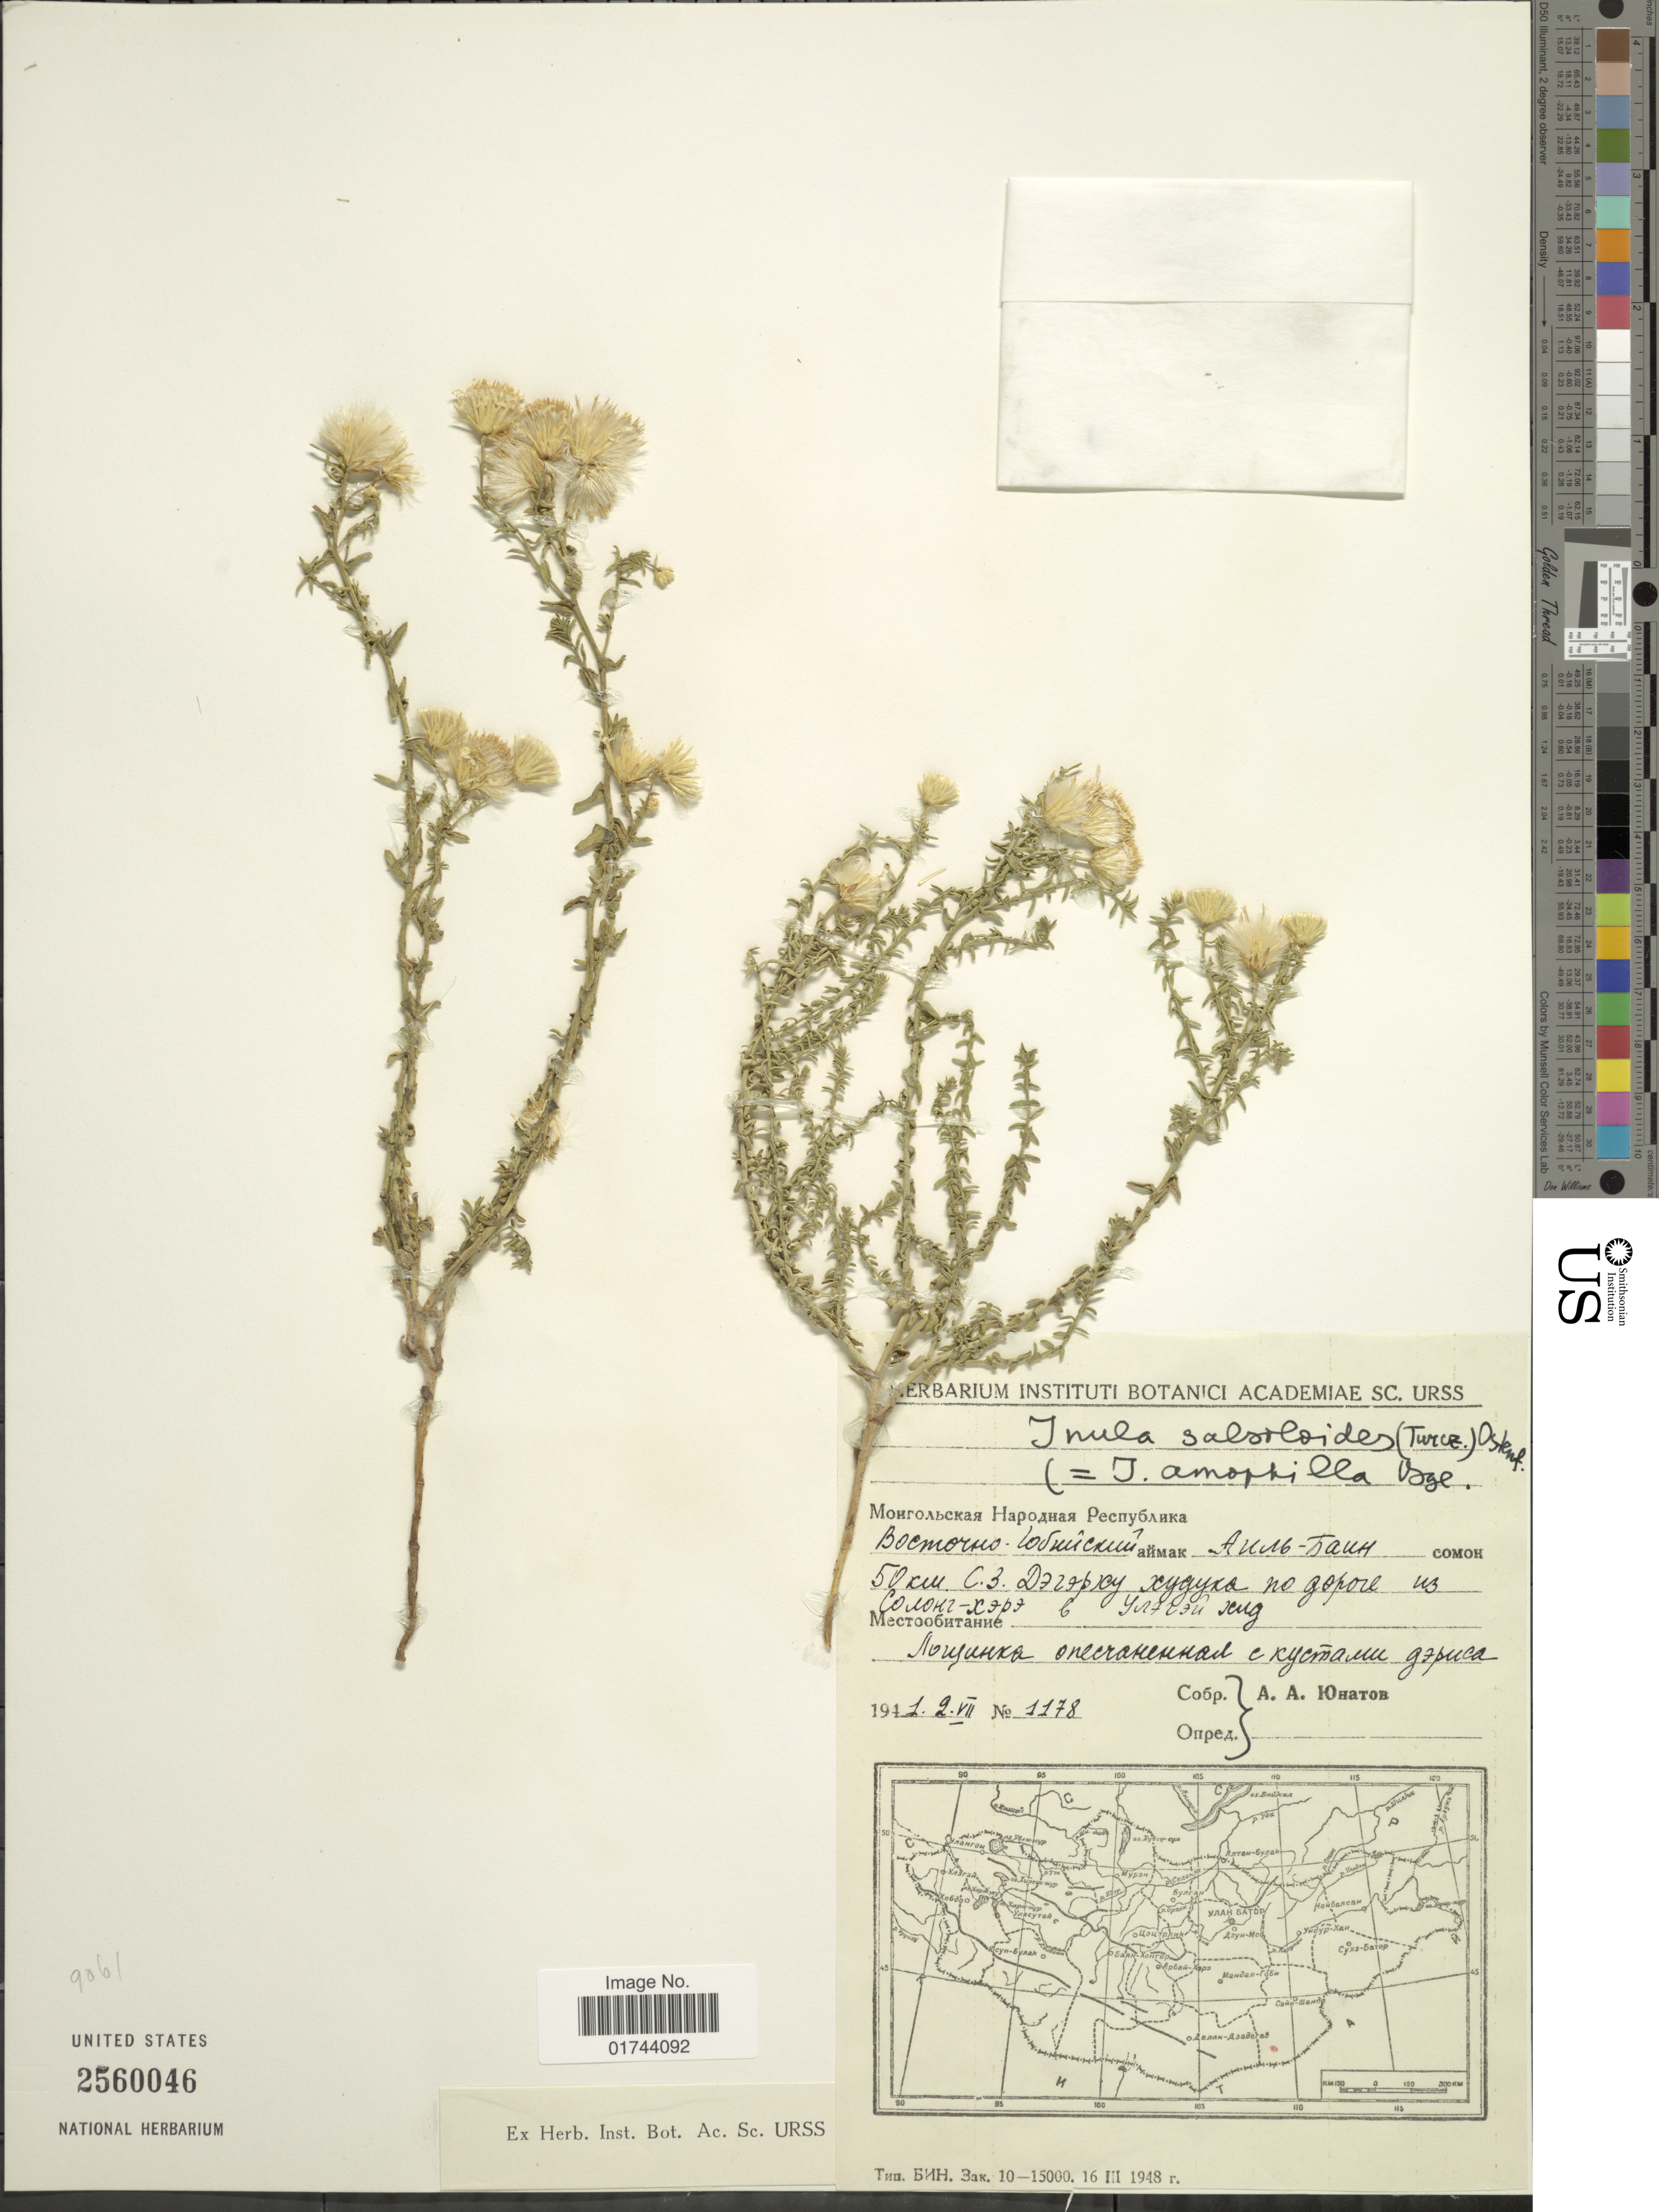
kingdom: Plantae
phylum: Tracheophyta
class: Magnoliopsida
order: Asterales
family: Asteraceae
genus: Inula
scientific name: Inula salsoloides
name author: (Turcz.) Ostenf.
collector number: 1178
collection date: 1941-07-02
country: Mongolia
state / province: Dundgovi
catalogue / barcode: US 2560046